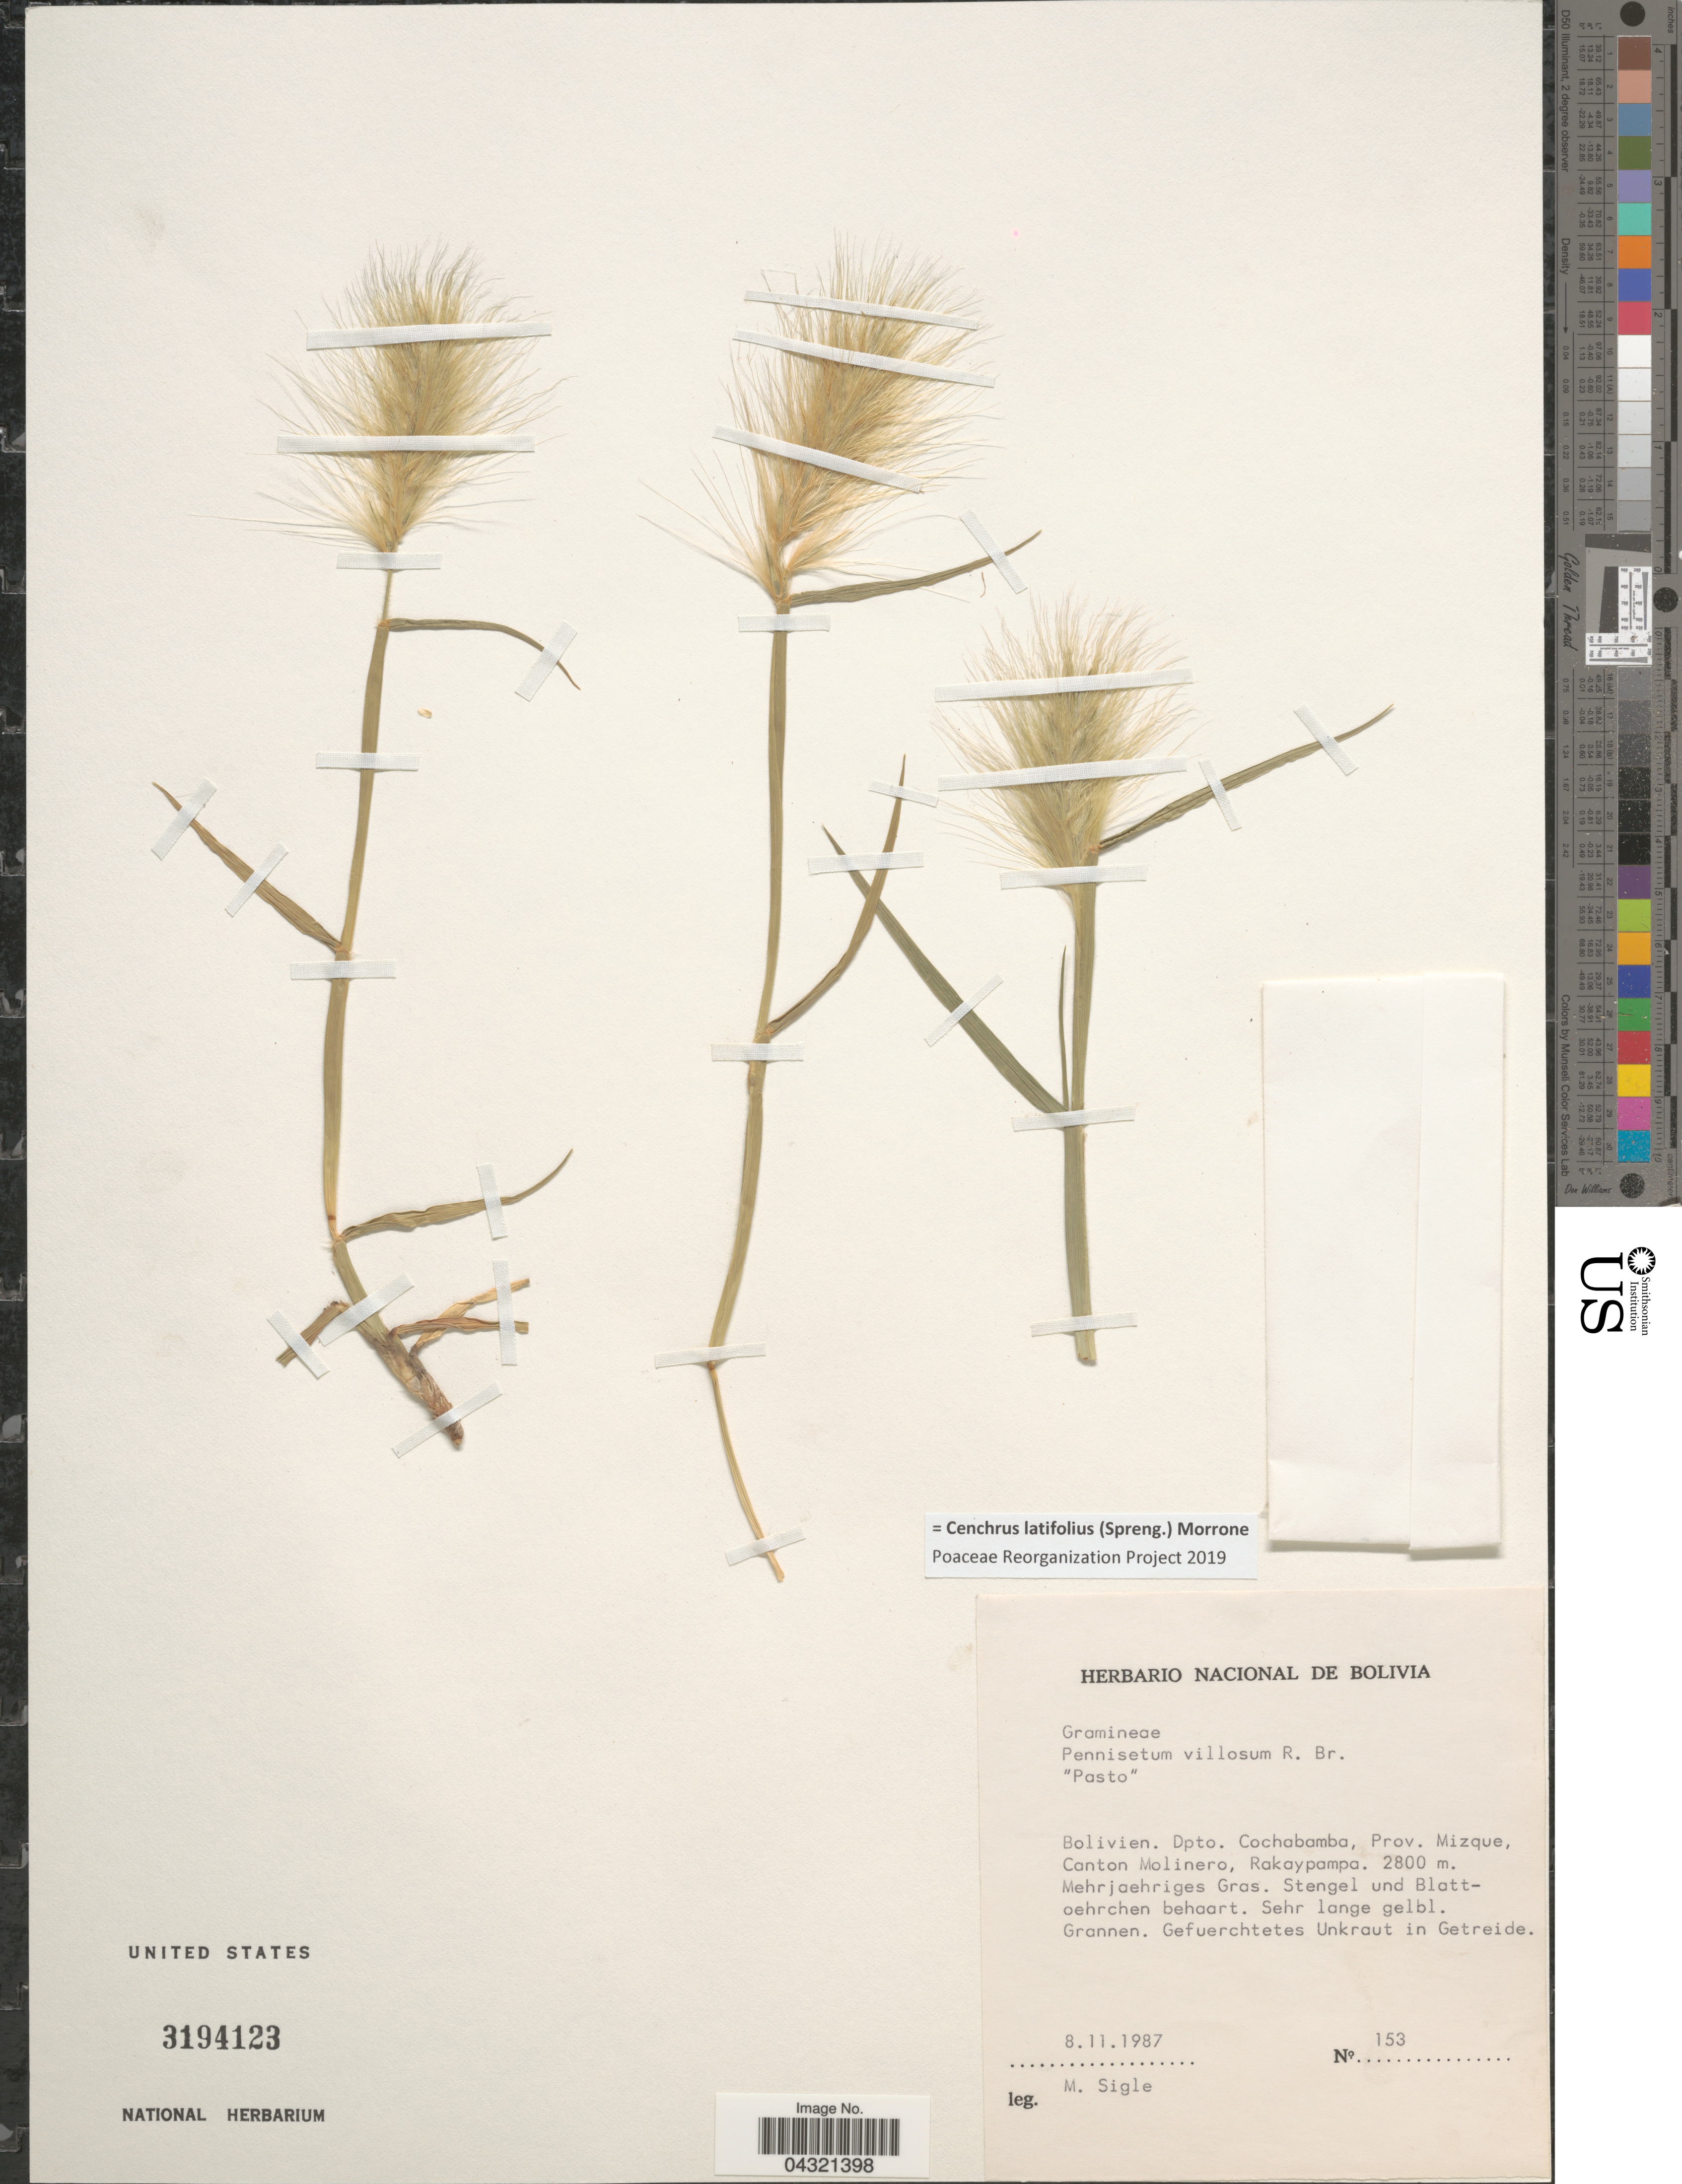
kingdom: Plantae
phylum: Tracheophyta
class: Liliopsida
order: Poales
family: Poaceae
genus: Cenchrus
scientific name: Cenchrus latifolius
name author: (Spreng.) Morrone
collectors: M. Sigle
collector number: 153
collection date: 1987-11-08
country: Bolivia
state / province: Cochabamba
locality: Dpto. Cochabamba, Prov. Mizque, Canton Molinero, Rakaypampa.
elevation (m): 2800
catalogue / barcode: US 3194123